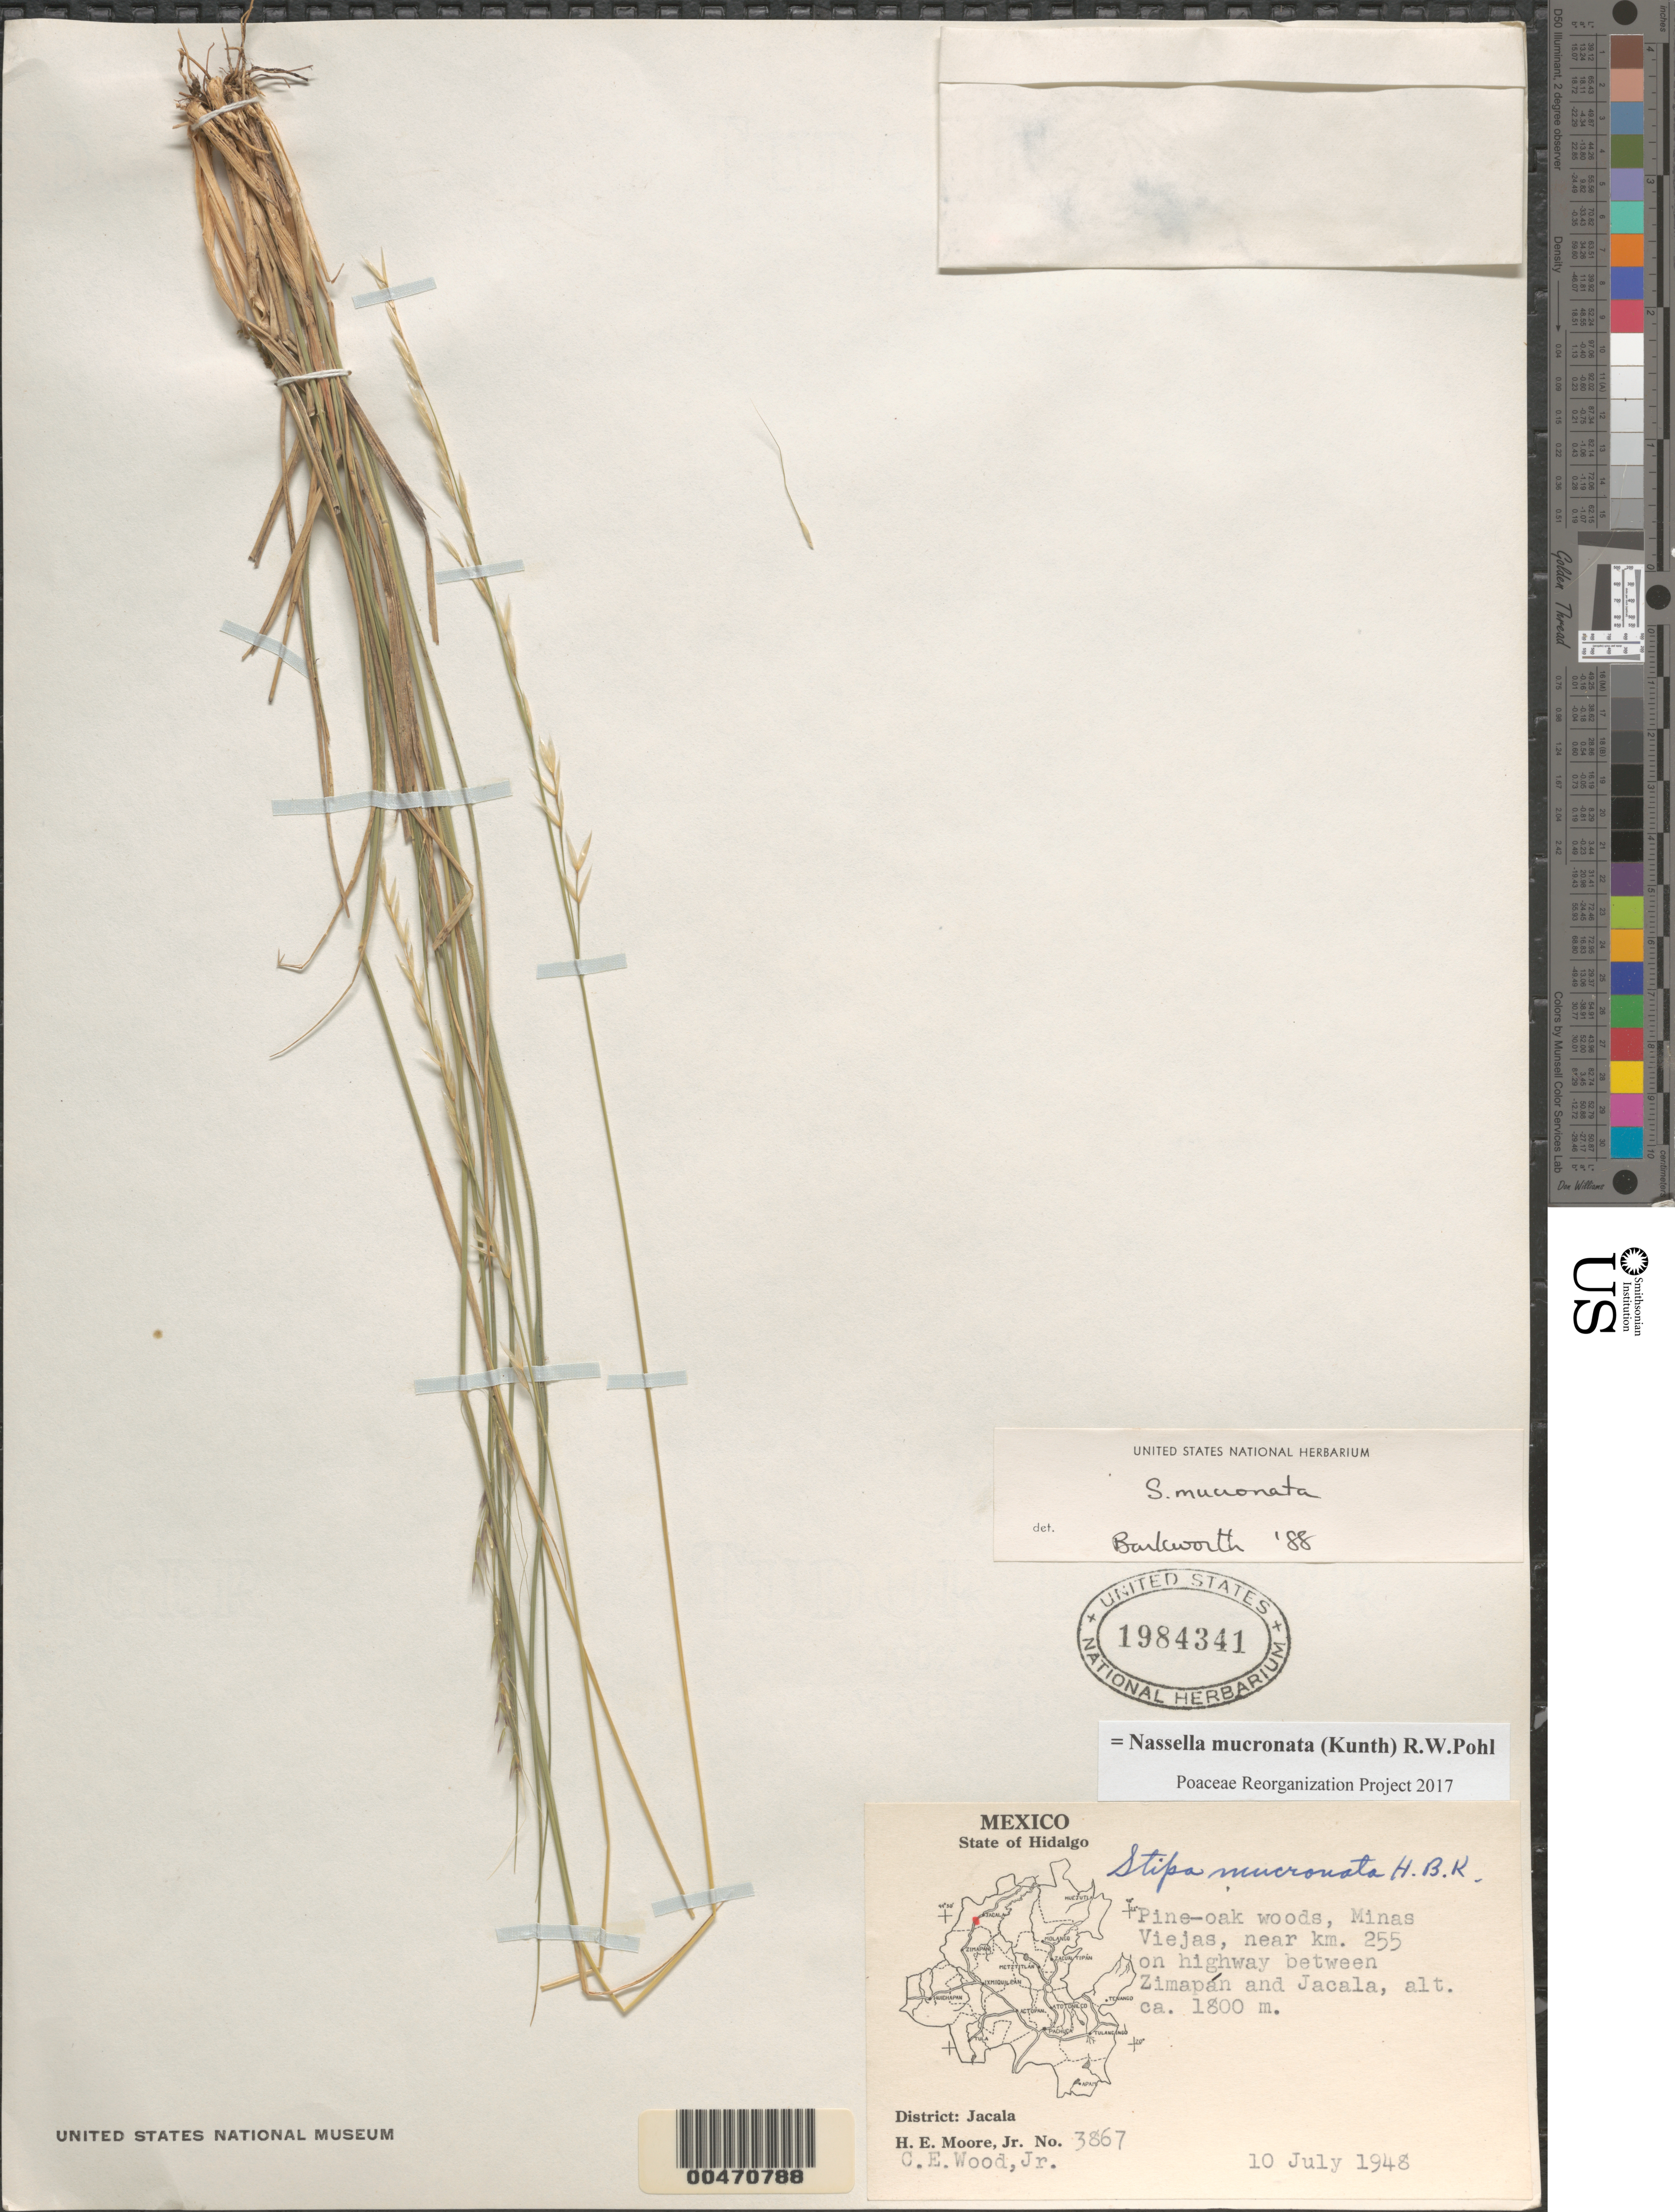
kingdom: Plantae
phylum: Tracheophyta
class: Liliopsida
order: Poales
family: Poaceae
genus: Nassella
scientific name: Nassella mucronata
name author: (Kunth) R.W. Pohl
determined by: Poaceae Reorganization Project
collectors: H. E. Moore & C. Wood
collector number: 3867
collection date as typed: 10 Jul 1948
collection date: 1948-07-10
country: Mexico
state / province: Hidalgo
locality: Minas Viejas, near Km 255 on hwy between Zimapán & Jacala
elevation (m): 1800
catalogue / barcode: US 1984341